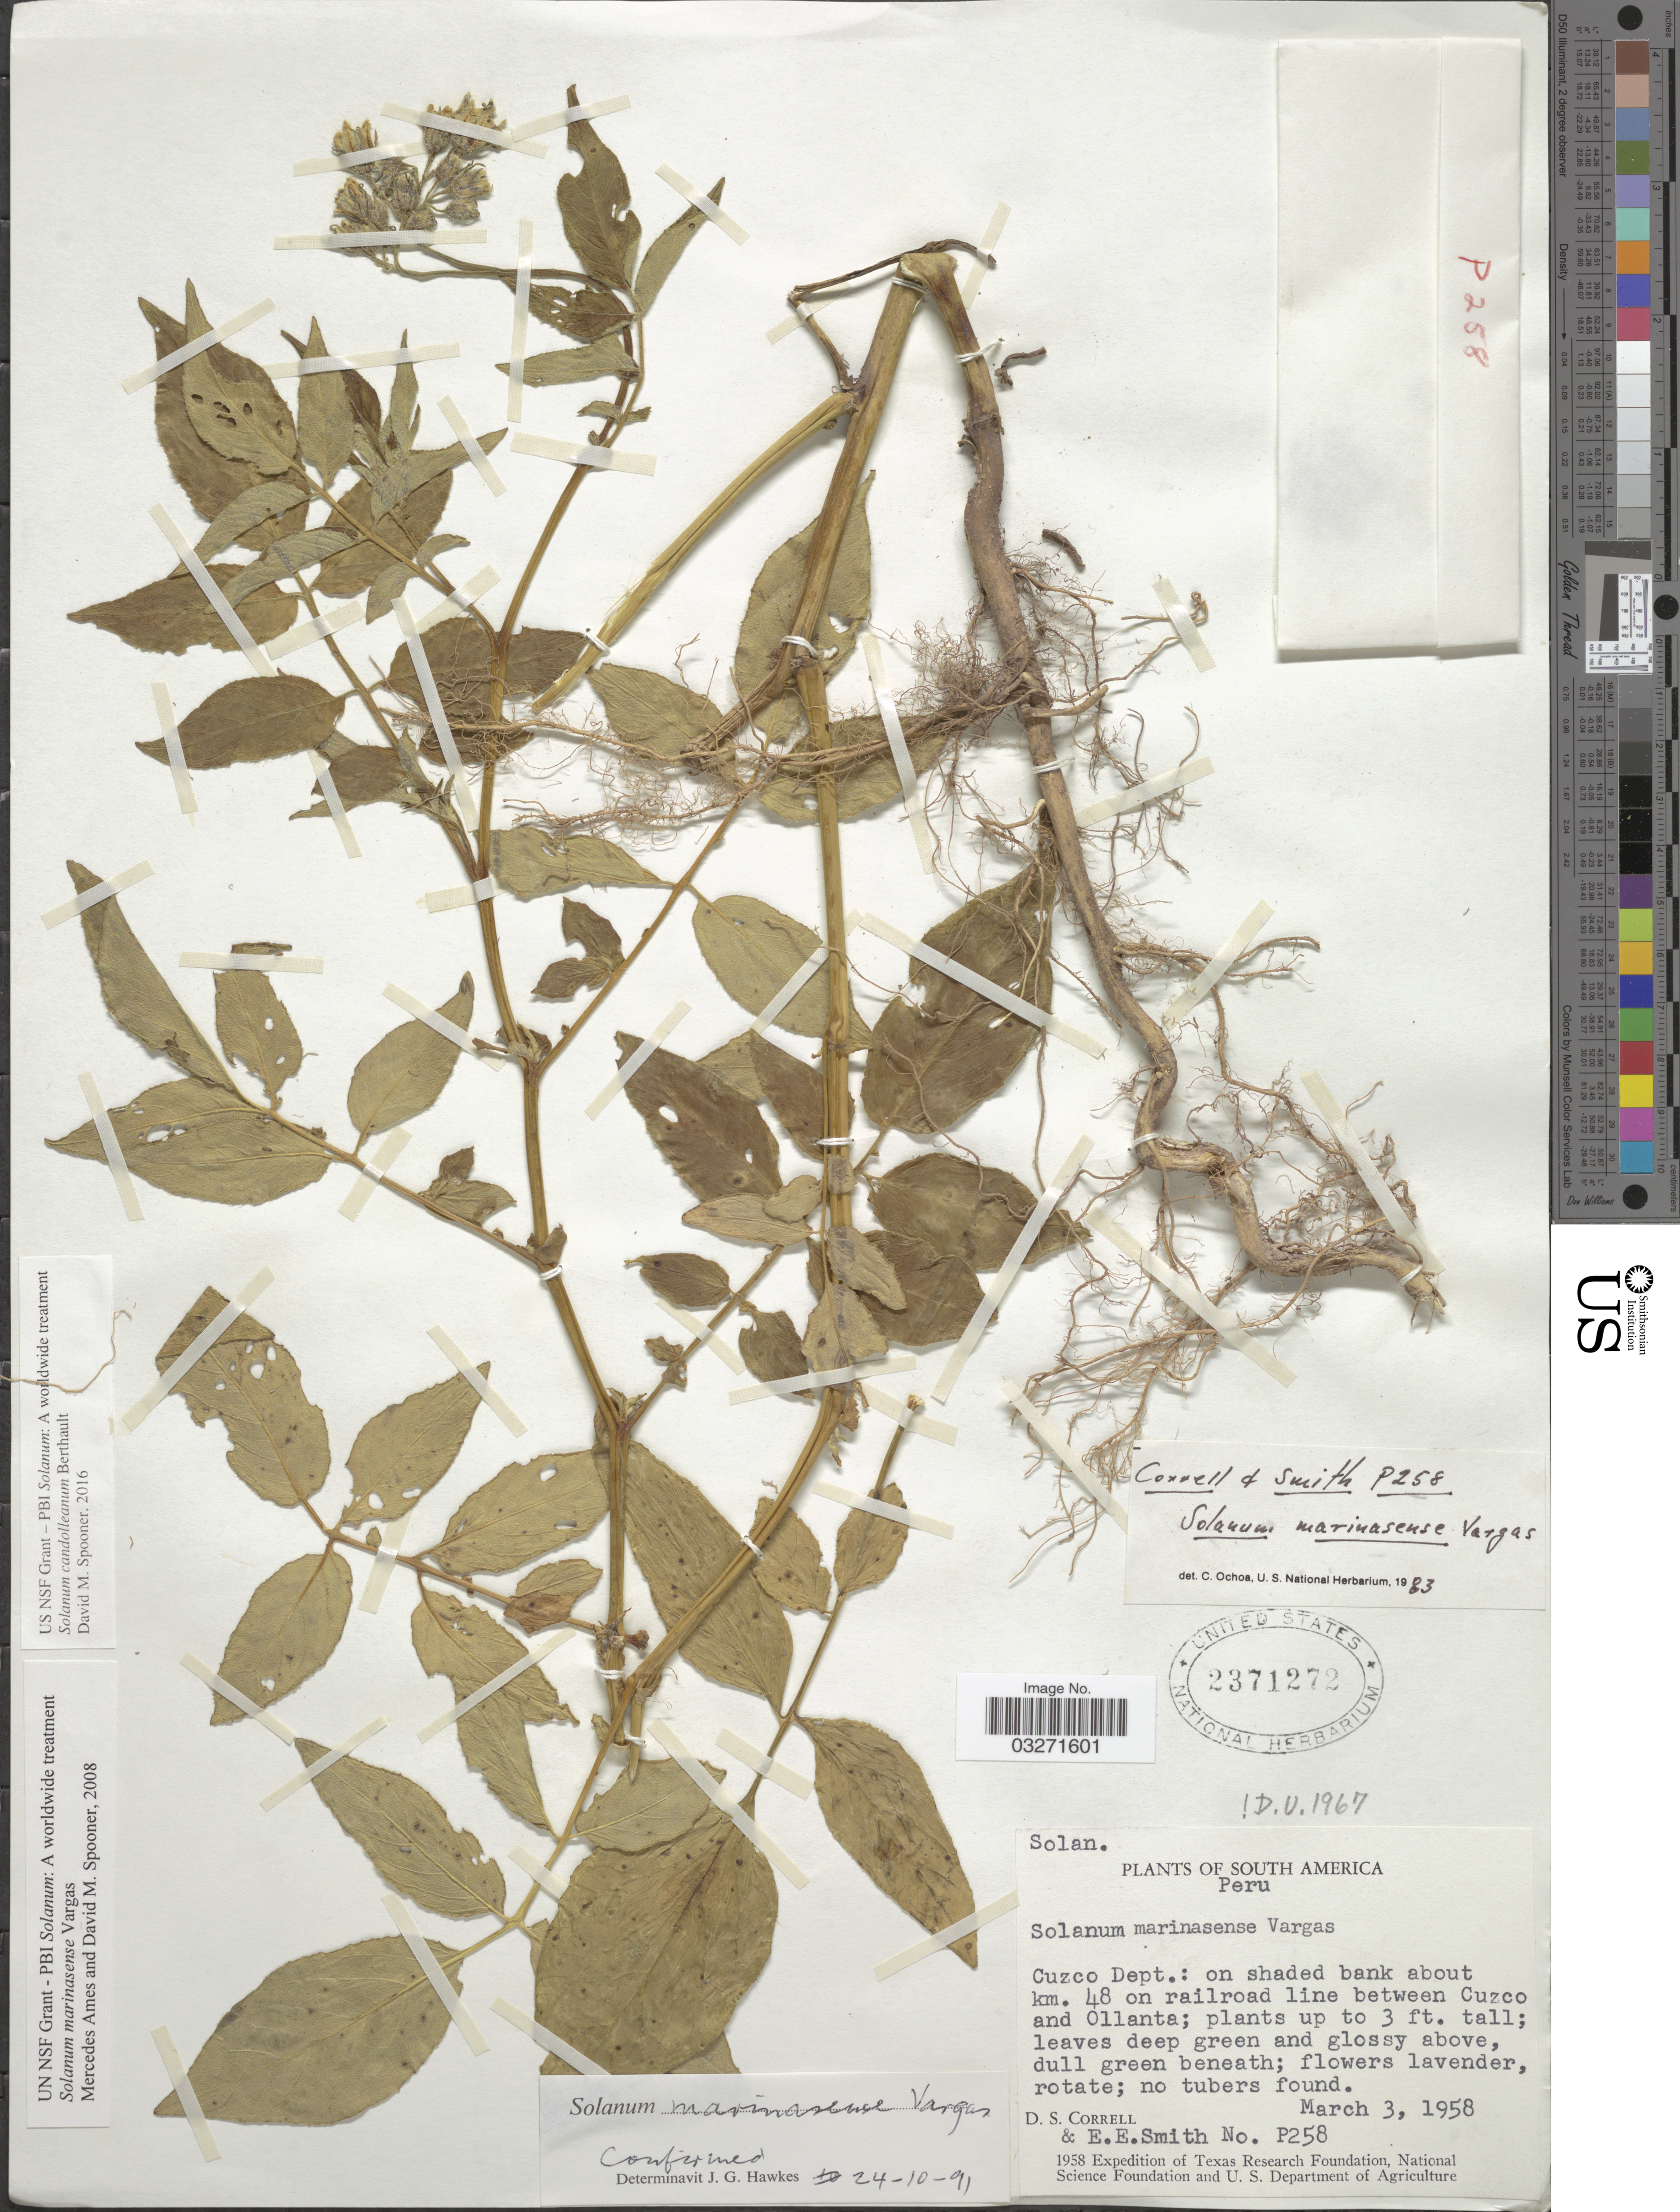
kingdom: Plantae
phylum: Tracheophyta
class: Magnoliopsida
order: Solanales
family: Solanaceae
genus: Solanum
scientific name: Solanum candolleanum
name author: Berthault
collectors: D. S. Correll & E. E. Smith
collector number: P258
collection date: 1958-03-03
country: Peru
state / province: Cusco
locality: Cuzco Dept.: on shaded bank about km. 48 on railroad line between Cuzco and Ollanta.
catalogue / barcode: US 2371272